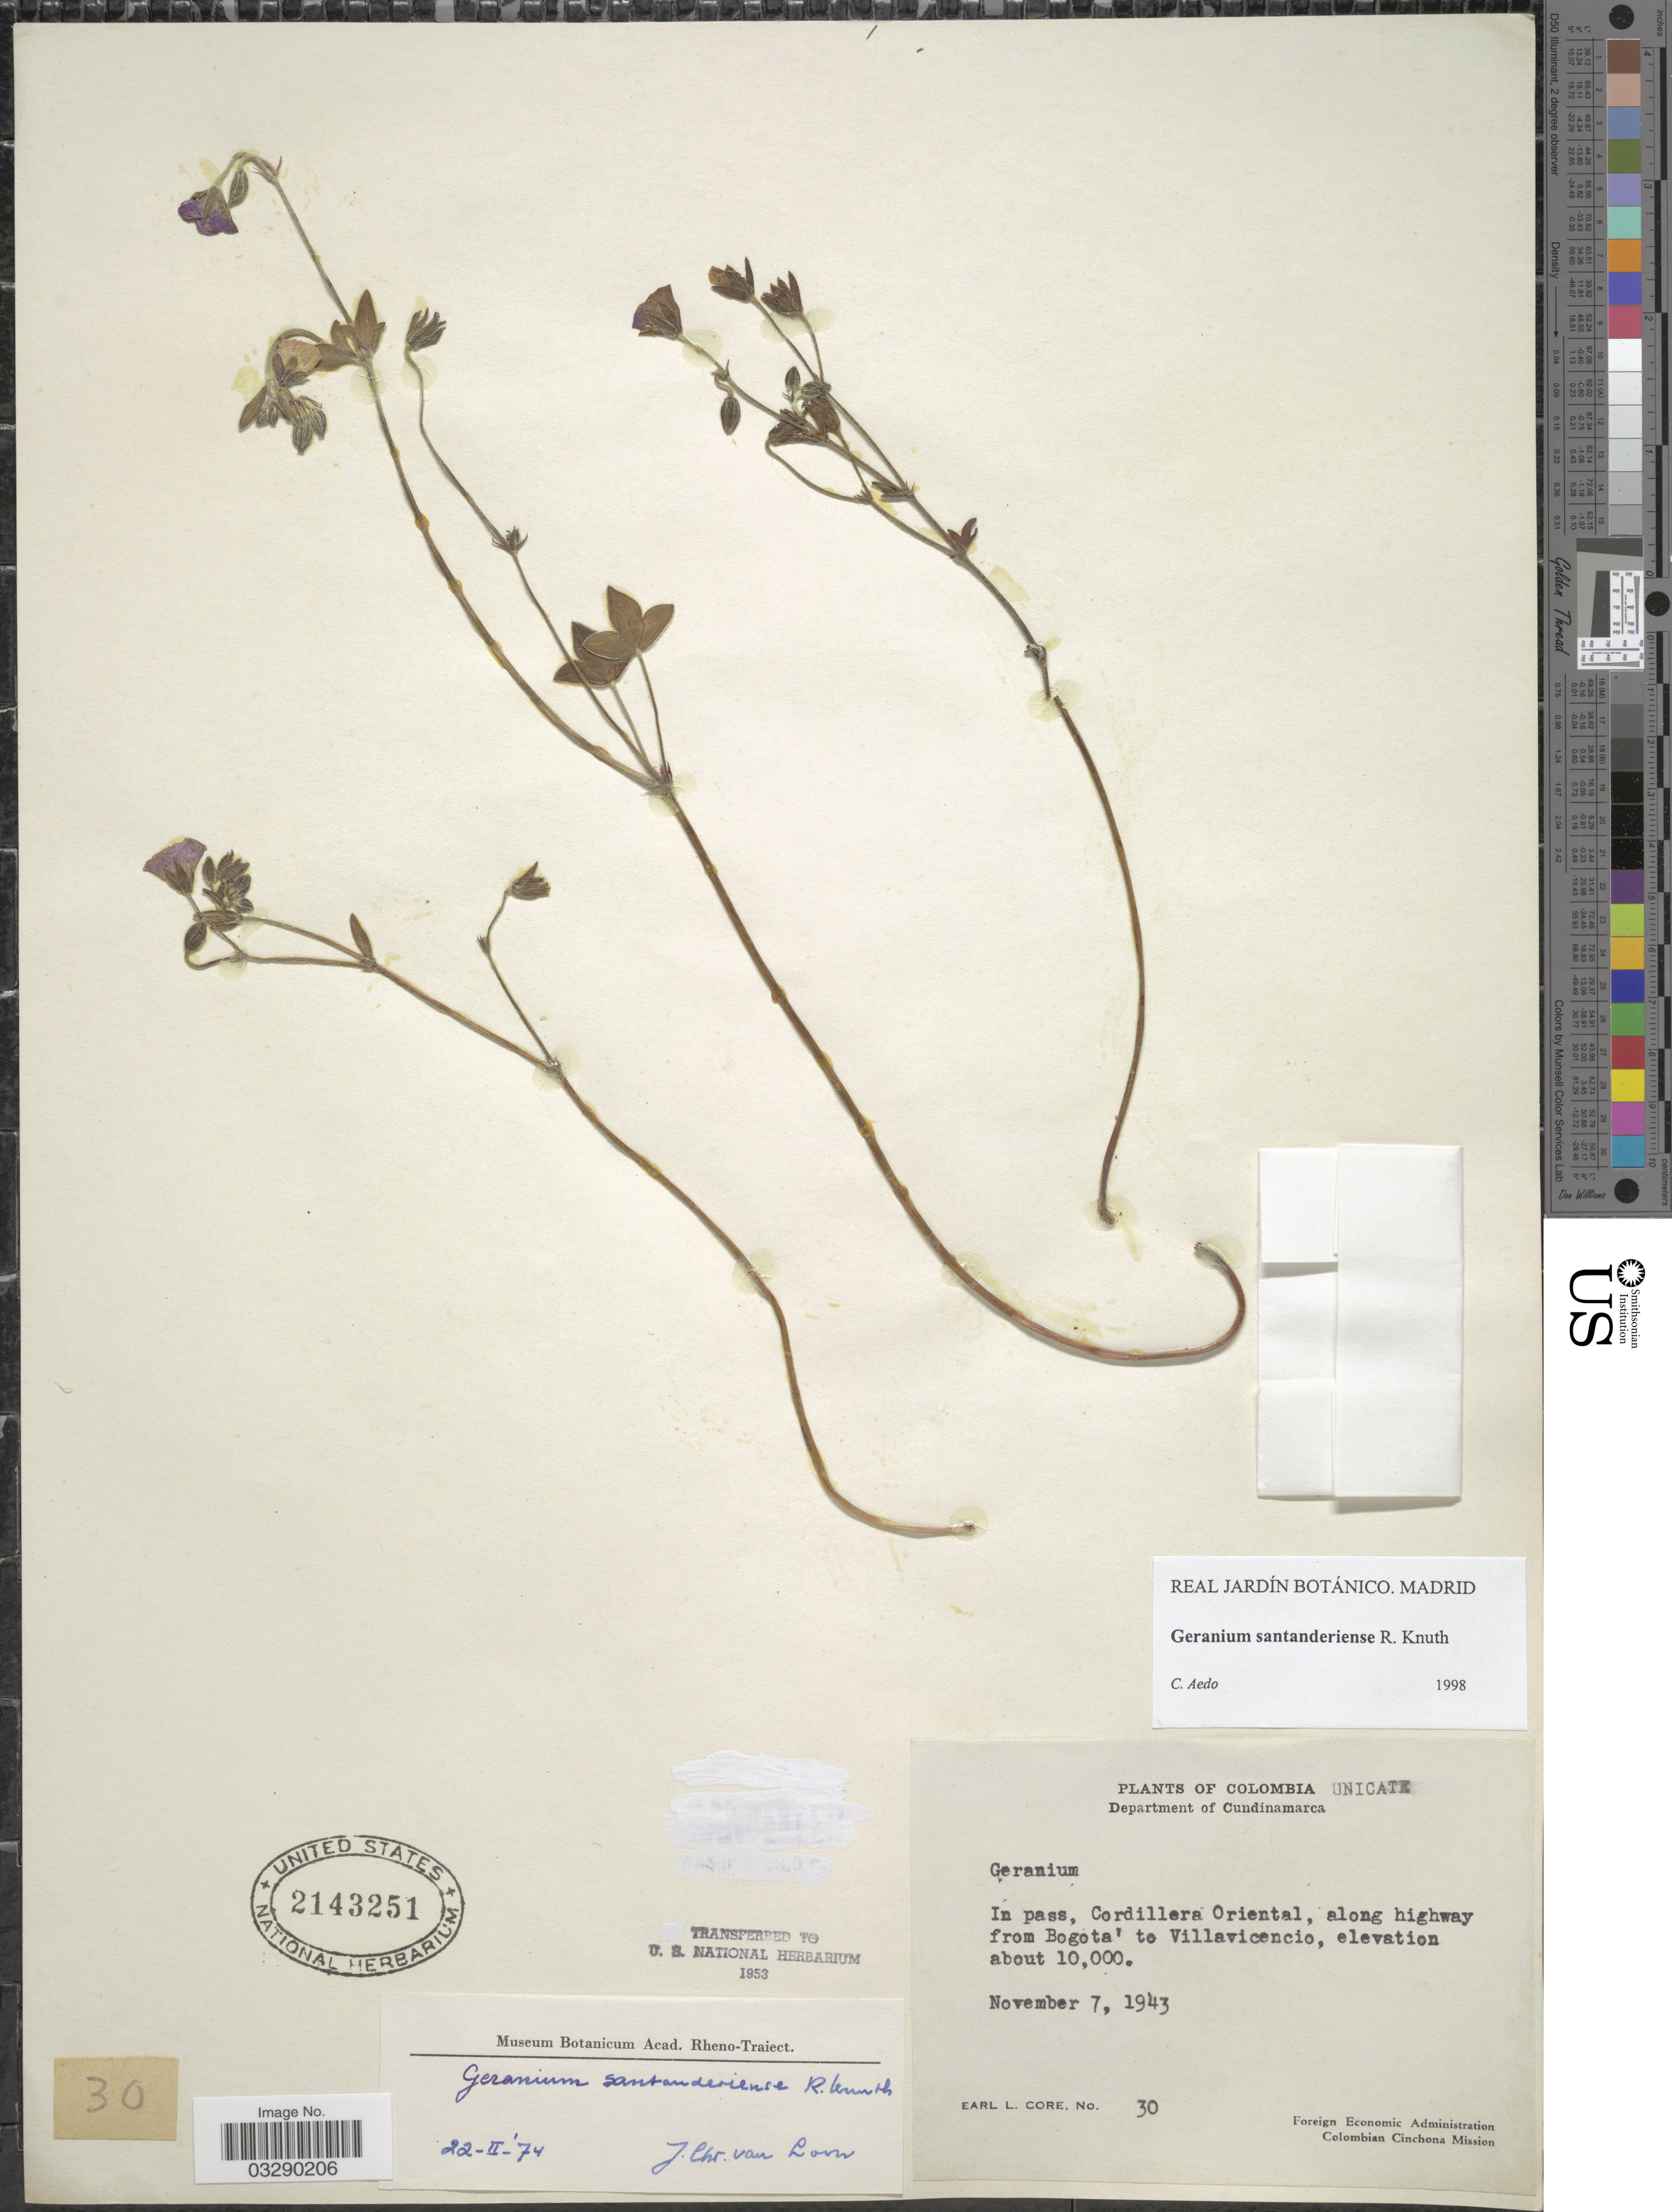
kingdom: Plantae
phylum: Tracheophyta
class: Magnoliopsida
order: Geraniales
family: Geraniaceae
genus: Geranium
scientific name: Geranium santanderiense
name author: R. Knuth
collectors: E. L. Core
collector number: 30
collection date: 1943-11-07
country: Colombia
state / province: Cundinamarca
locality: Department of Cundinamarca. In pass, Cordillera Oriental, along highway from Bogota' to Villavicencio.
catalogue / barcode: US 2143251